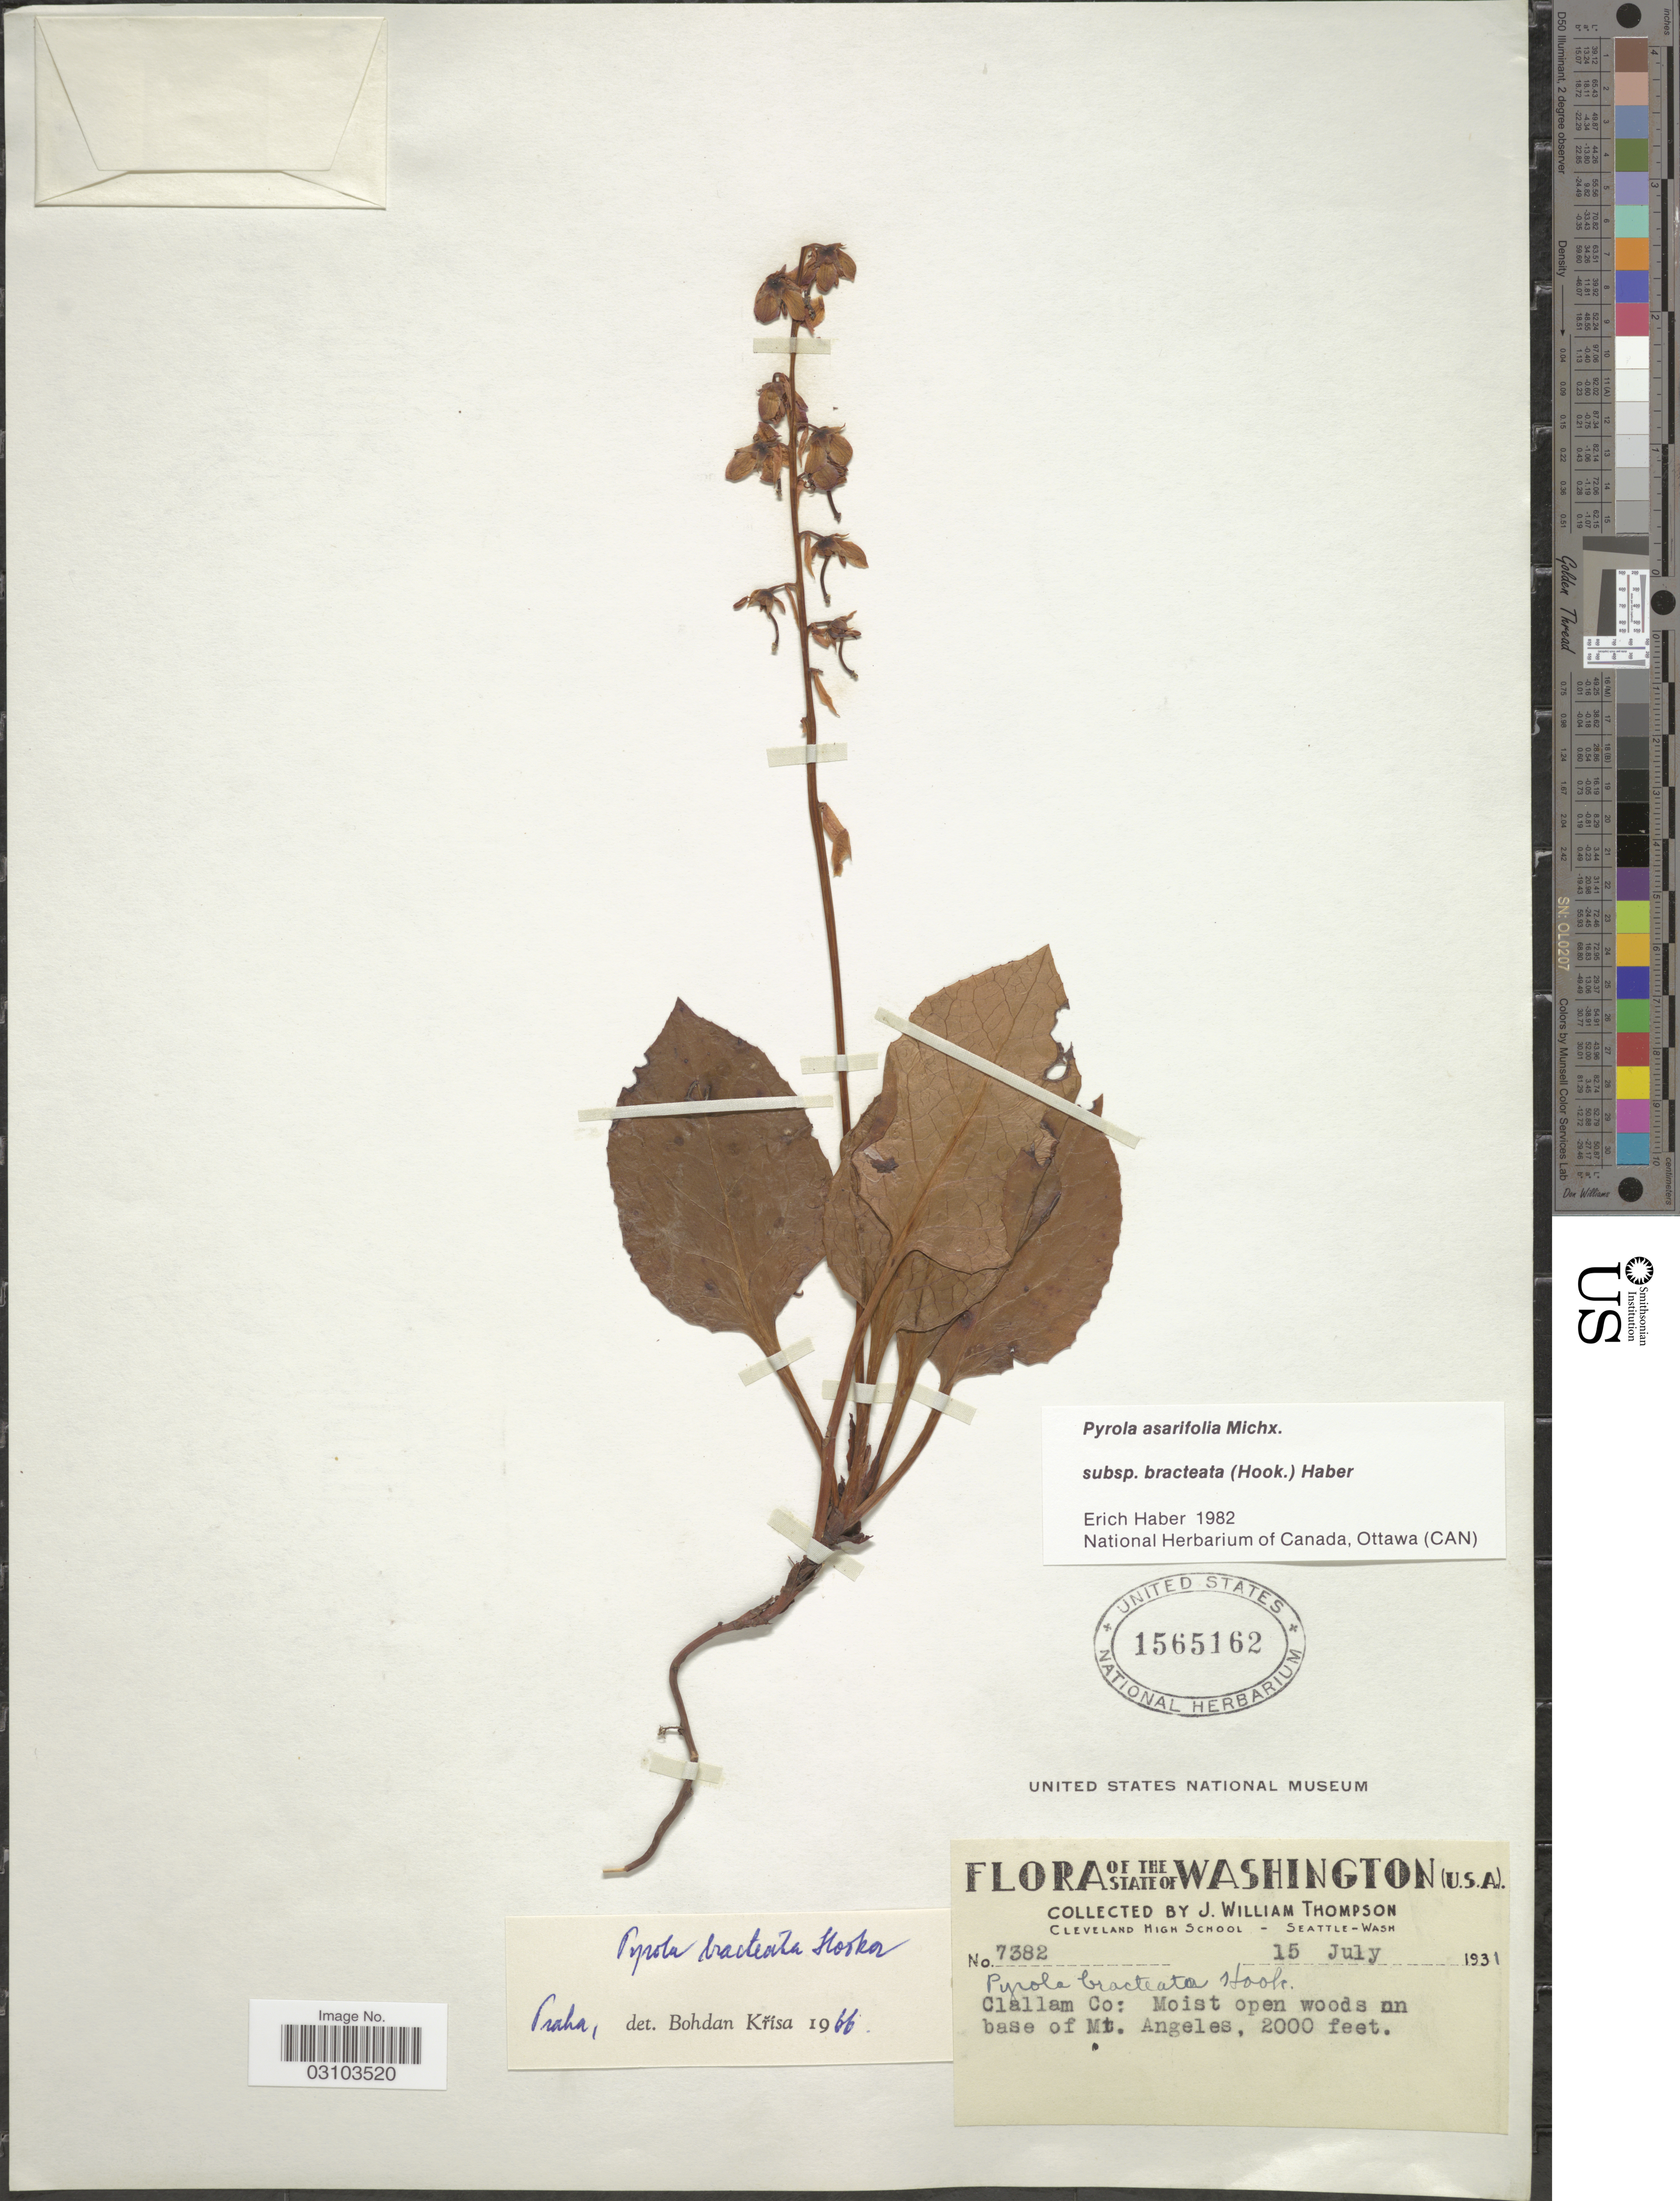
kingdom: Plantae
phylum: Tracheophyta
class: Magnoliopsida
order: Ericales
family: Ericaceae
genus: Pyrola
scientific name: Pyrola asarifolia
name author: Michx.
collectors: J. Thompson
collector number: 7382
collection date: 1931-07-15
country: United States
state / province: Washington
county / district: Clallam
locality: Clallam Co.: Moist open woods on base of Mt. Angeles.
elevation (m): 610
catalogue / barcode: US 1565162